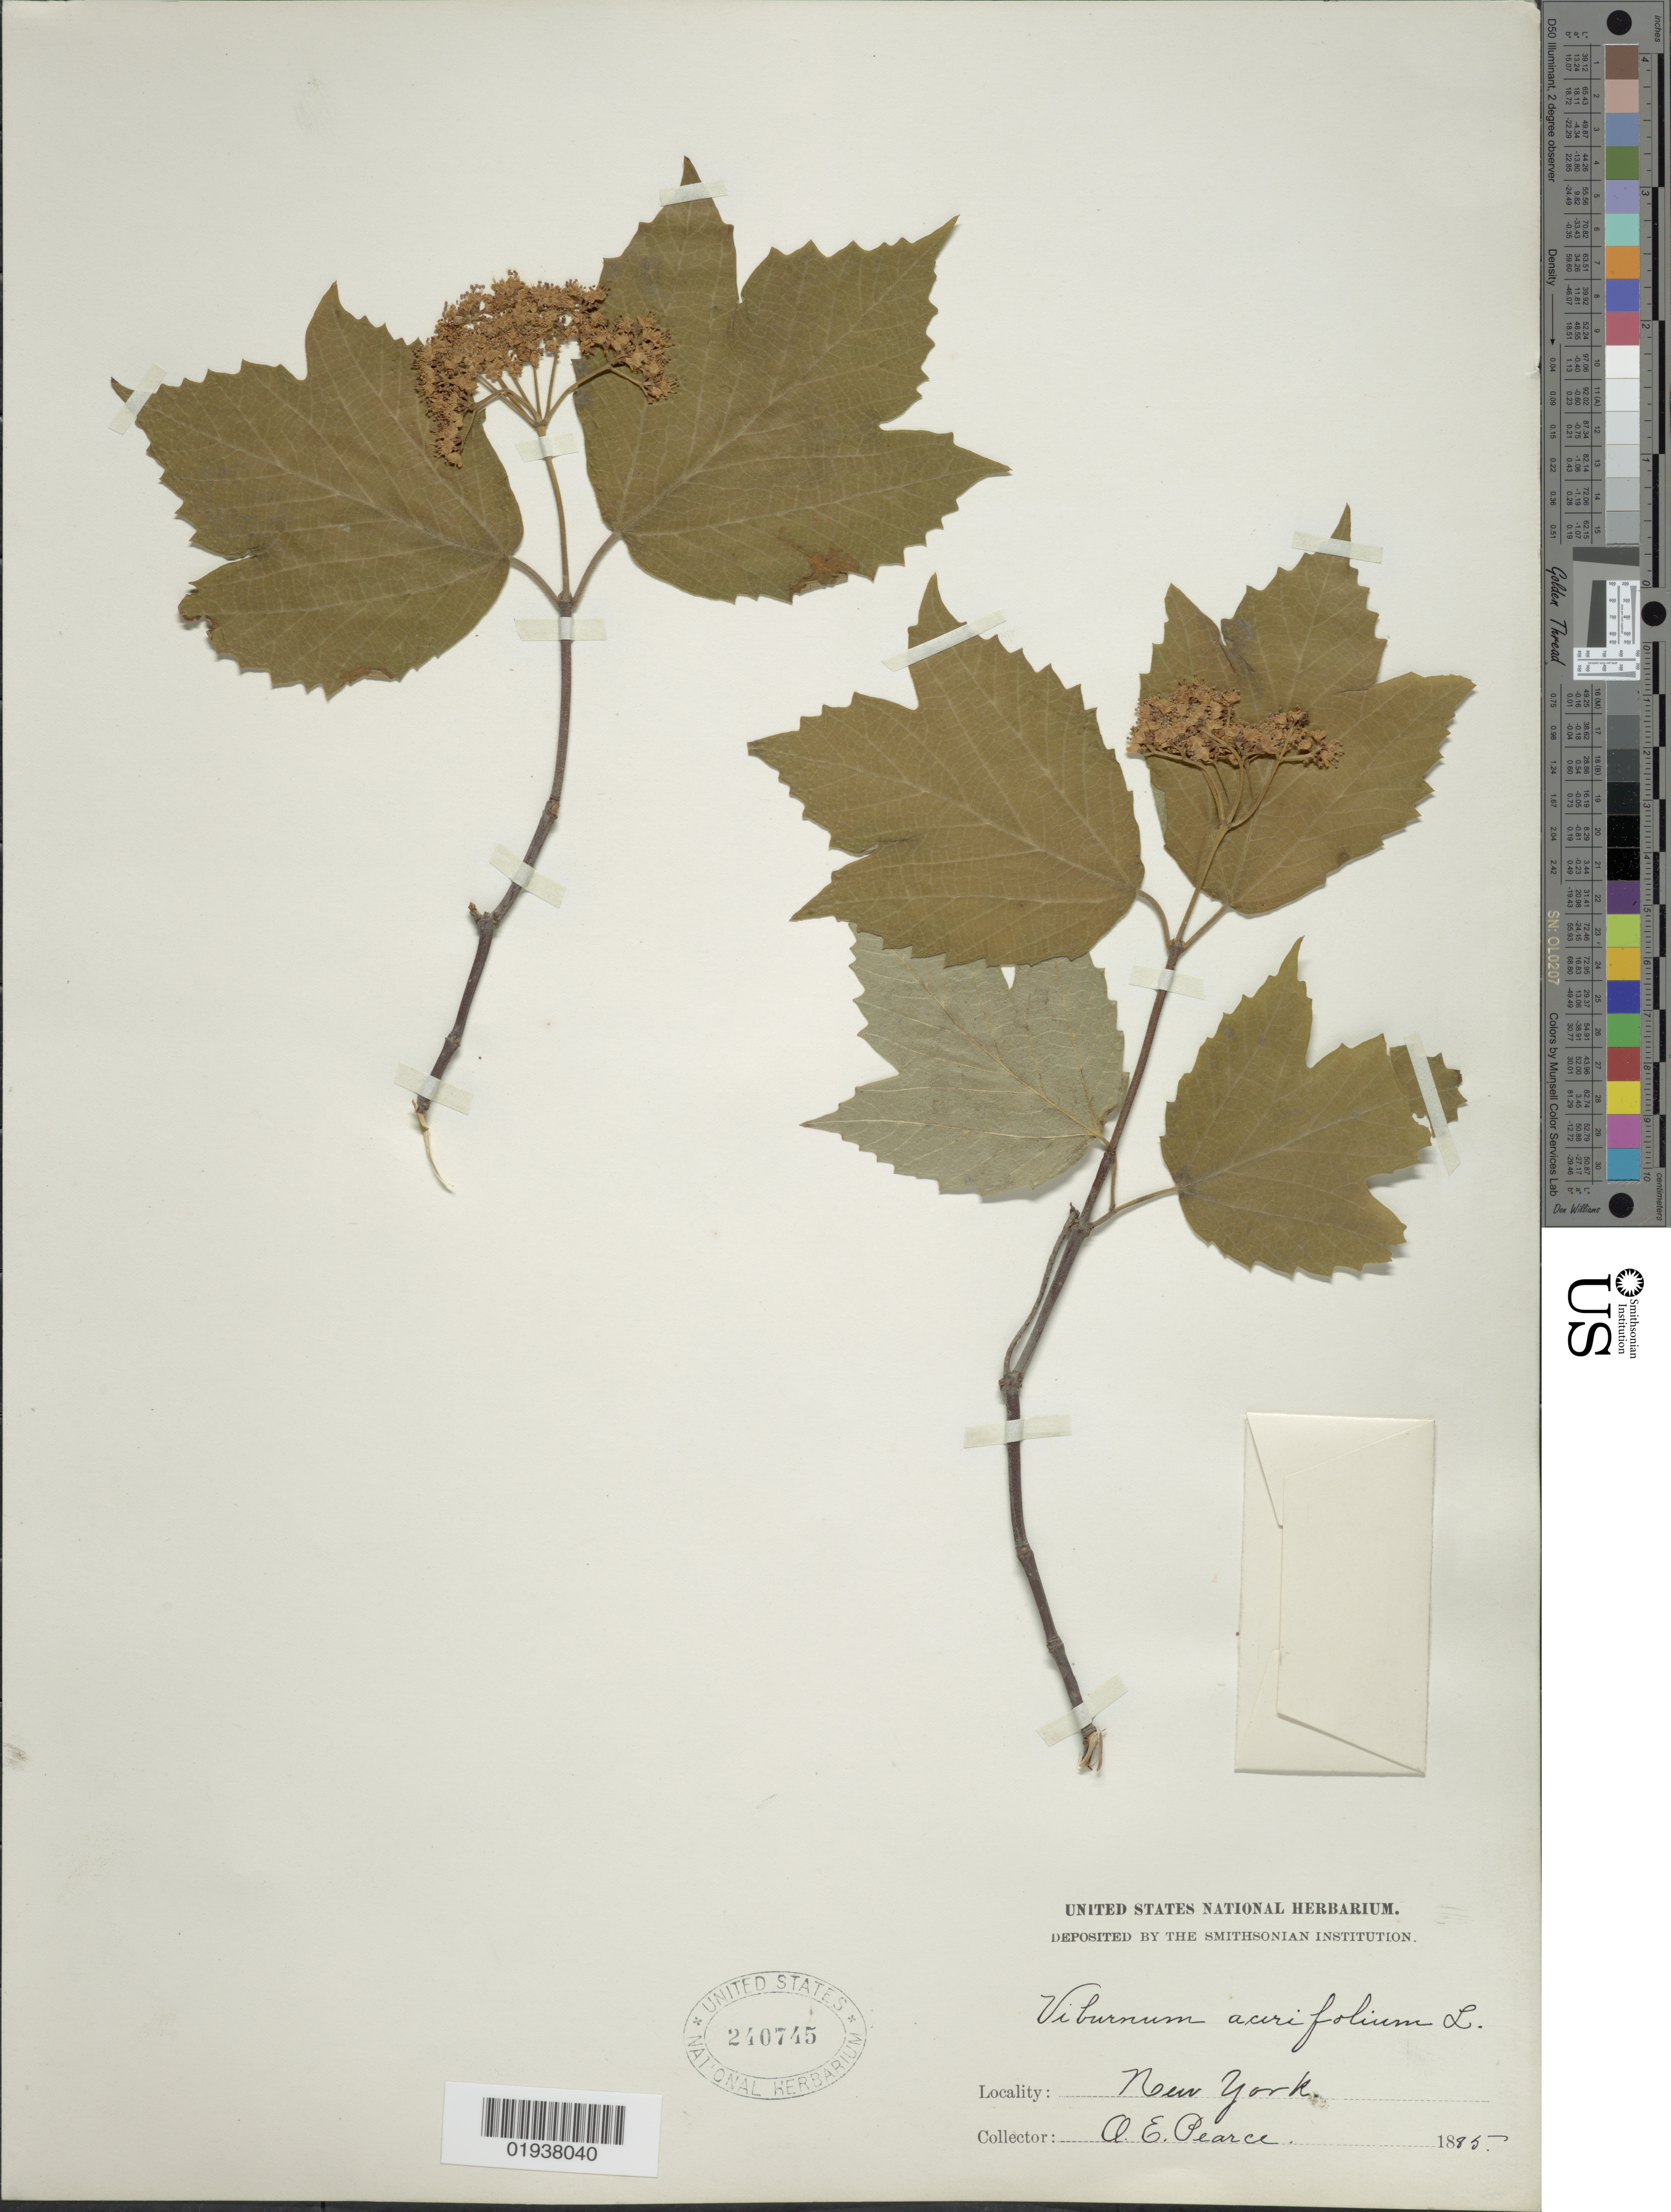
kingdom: Plantae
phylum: Tracheophyta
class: Magnoliopsida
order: Dipsacales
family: Viburnaceae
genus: Viburnum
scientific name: Viburnum acerifolium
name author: L.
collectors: O. E. Pearce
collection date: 1885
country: United States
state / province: New York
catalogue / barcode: US 240745